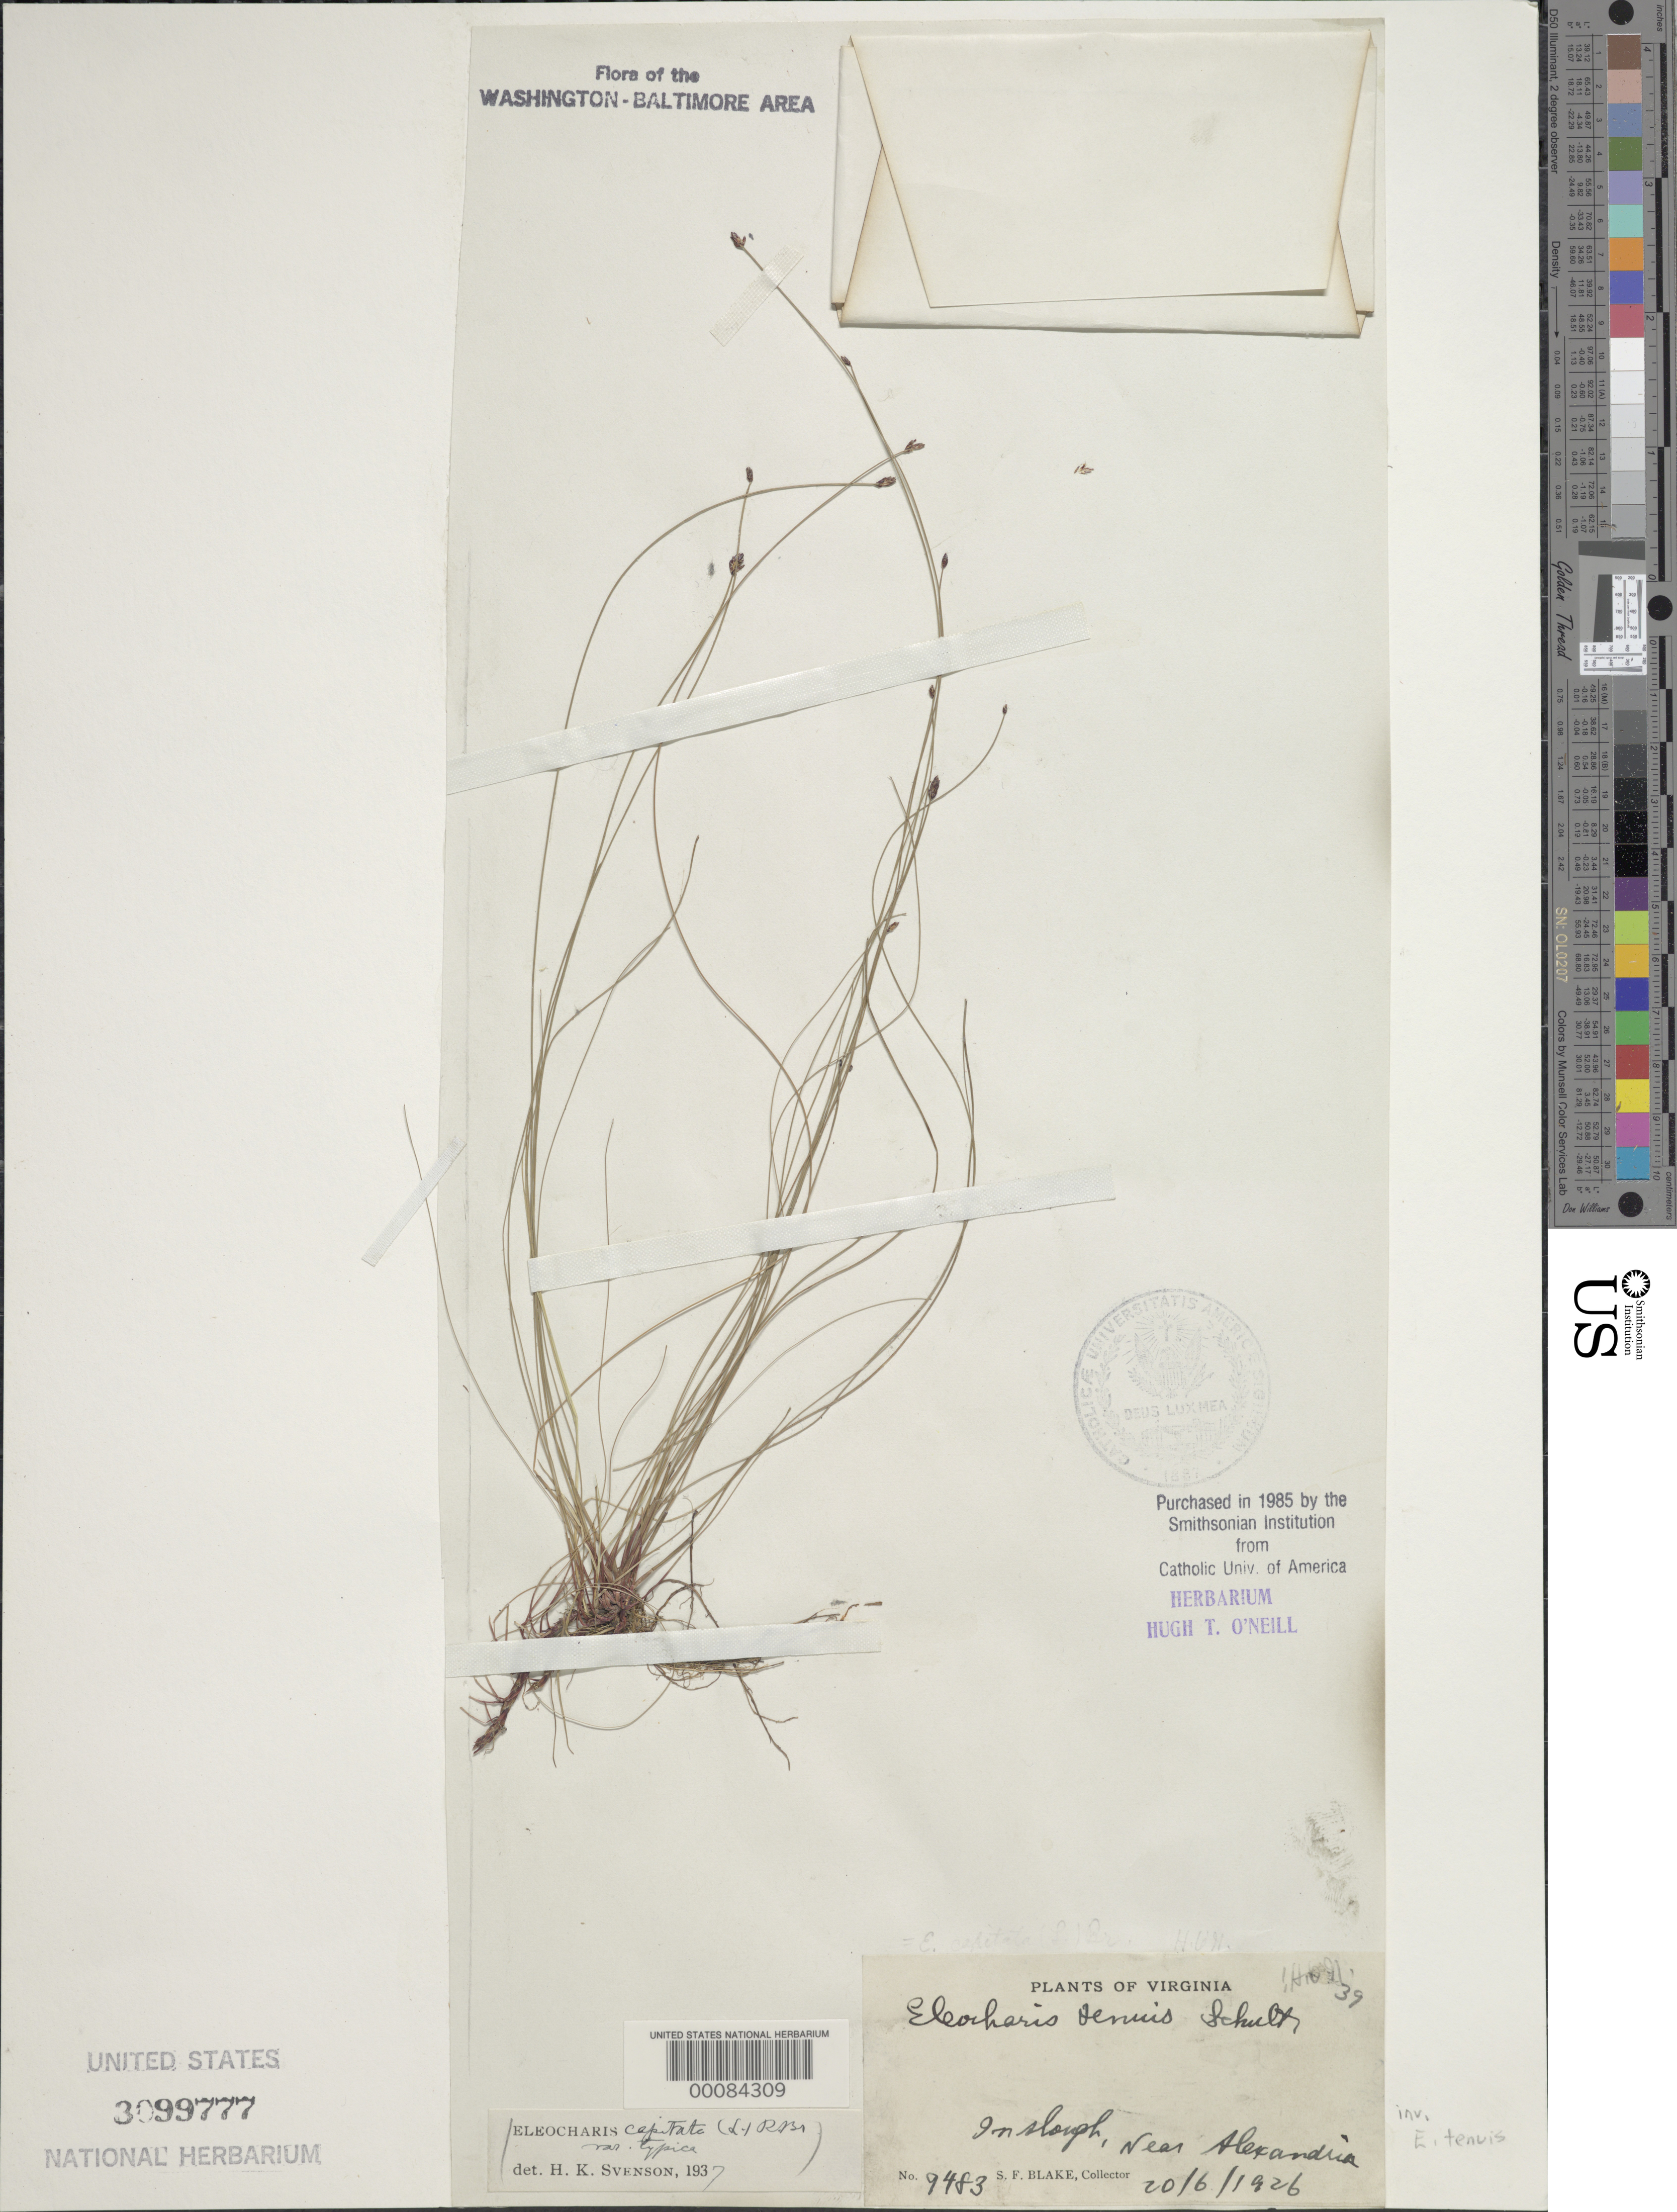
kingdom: Plantae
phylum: Tracheophyta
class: Liliopsida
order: Poales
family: Cyperaceae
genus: Eleocharis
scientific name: Eleocharis tenuis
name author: (Willd.) Schult.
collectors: S. Blake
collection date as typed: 20 Jun 1926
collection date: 1926-06-20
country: United States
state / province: Virginia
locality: Near Alexandria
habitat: Slough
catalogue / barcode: US 3099777